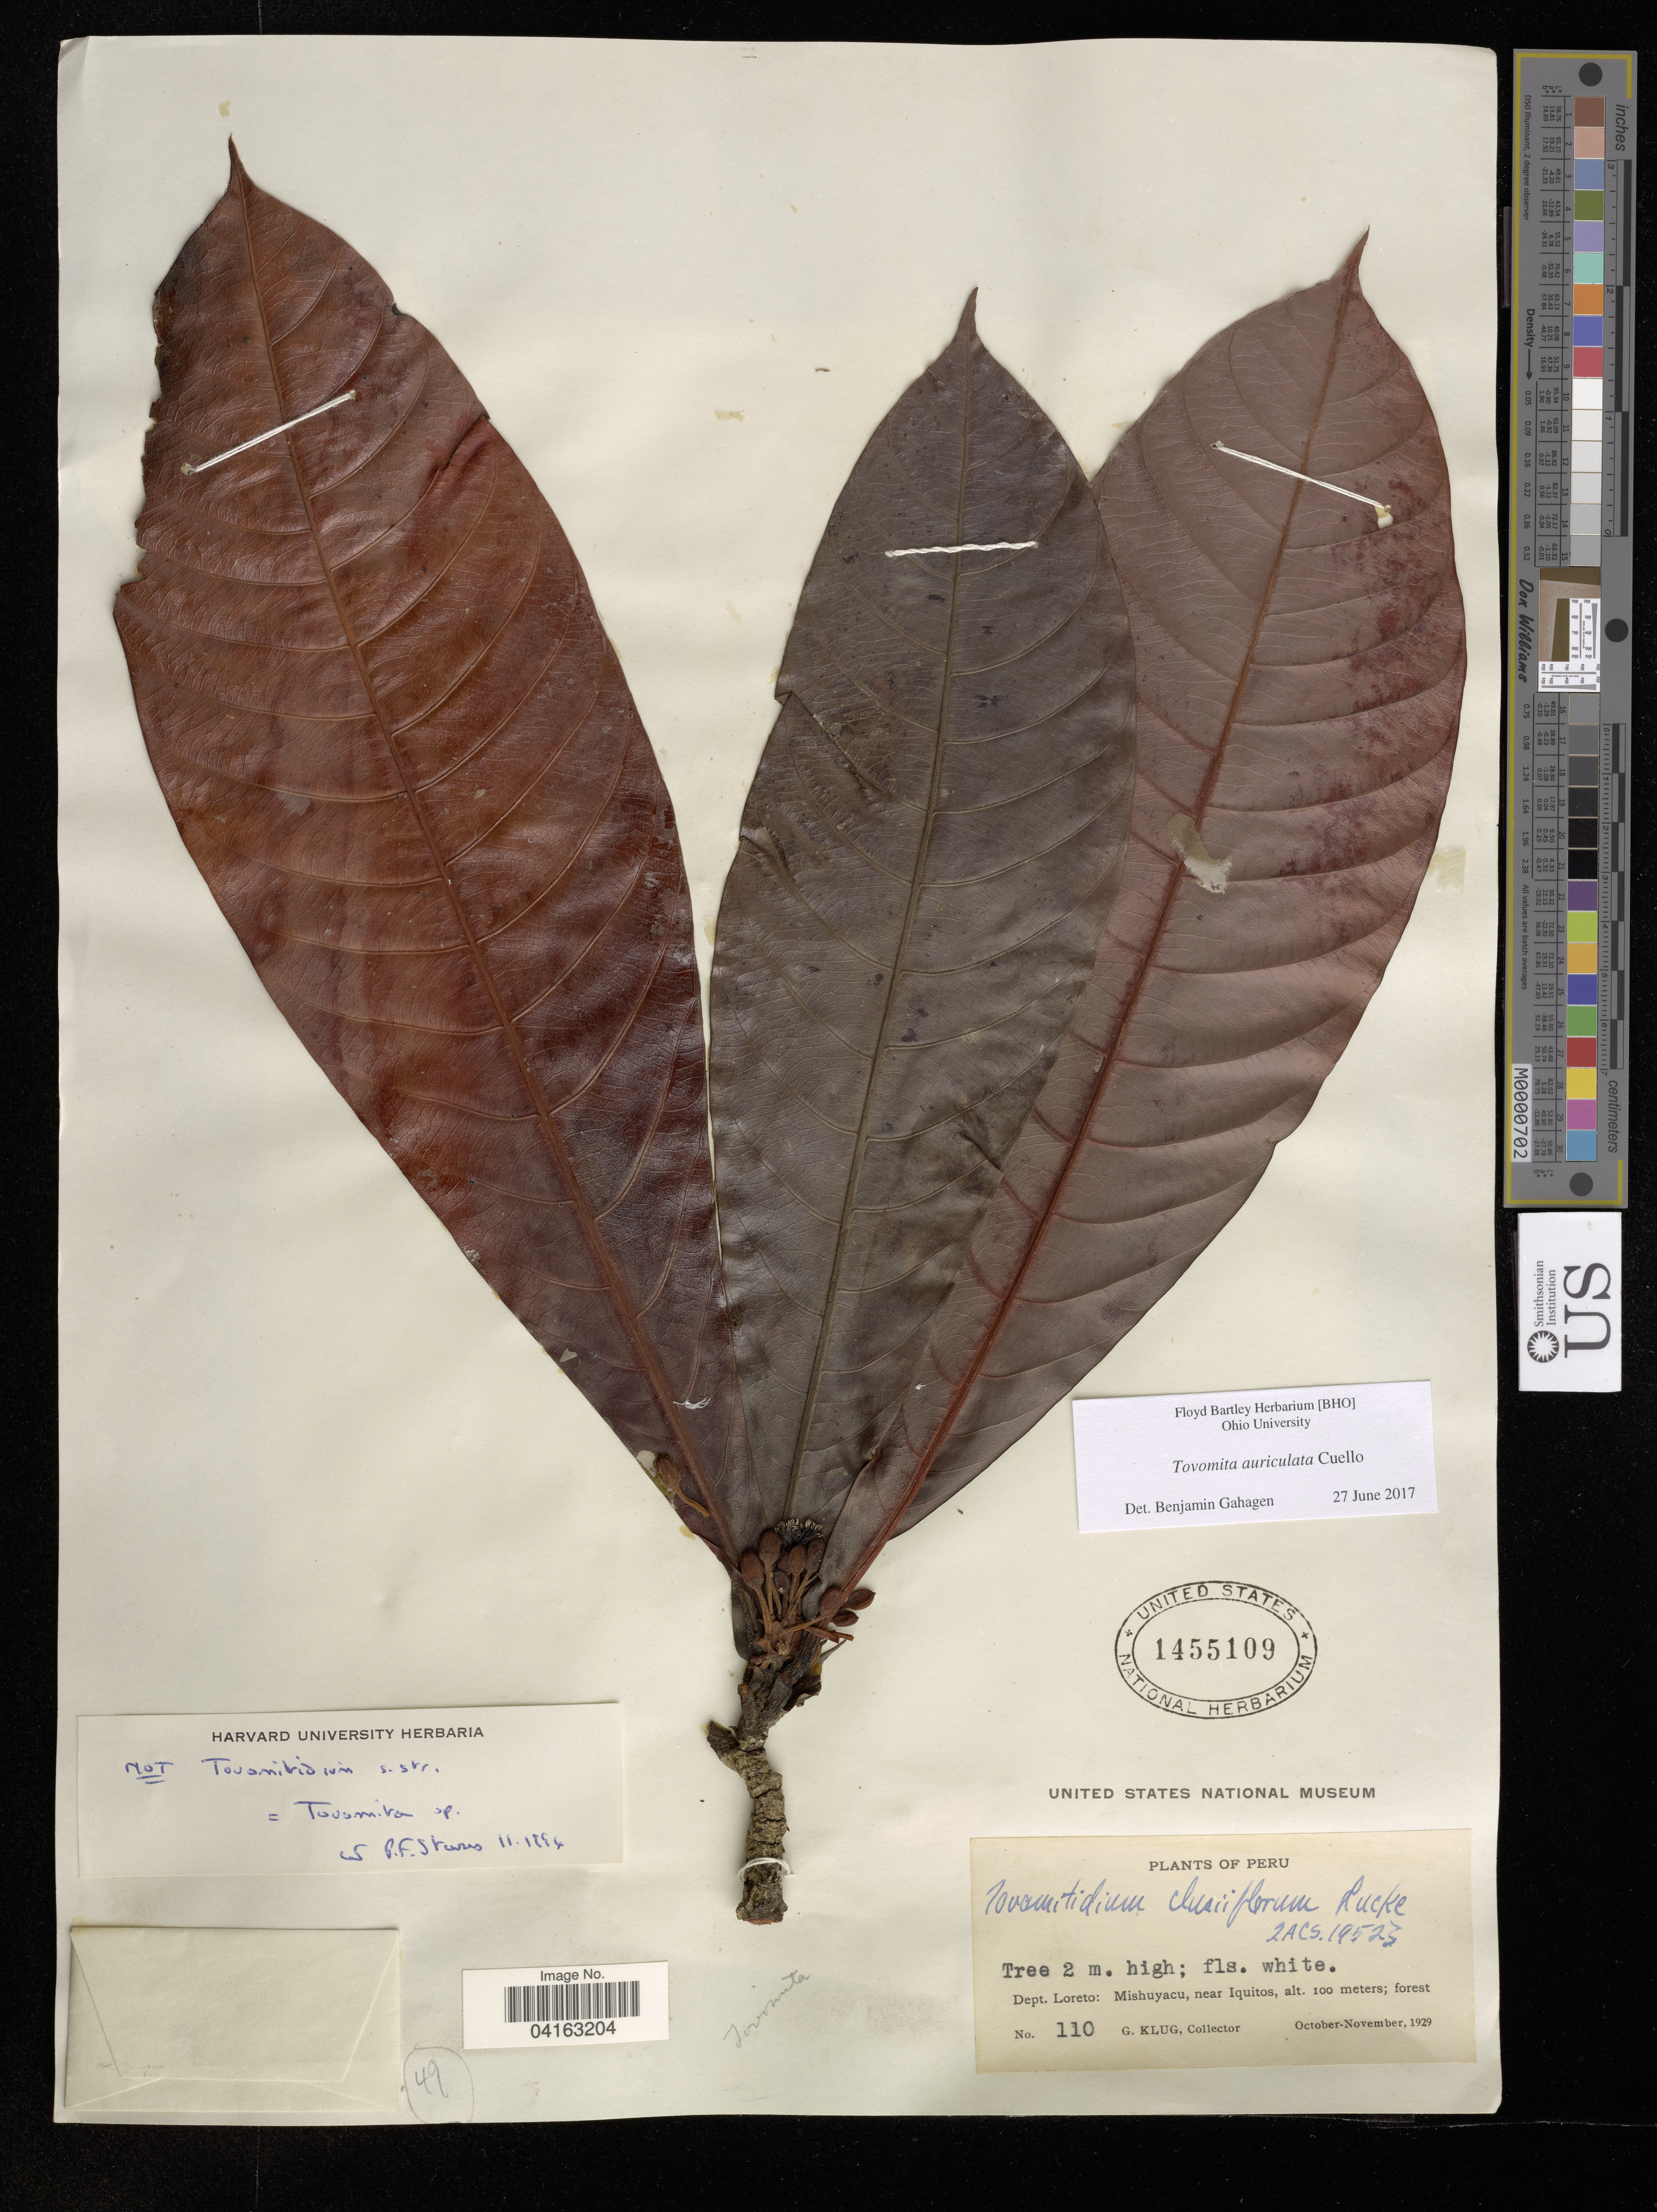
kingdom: Plantae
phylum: Tracheophyta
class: Magnoliopsida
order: Malpighiales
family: Clusiaceae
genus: Tovomitidium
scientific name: Tovomitidium clusiiflorum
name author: Ducke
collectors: G. Klug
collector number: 110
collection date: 1929-10/1929-11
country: Peru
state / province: Loreto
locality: Mishuyacu, near Iquitos.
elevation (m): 100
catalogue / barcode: US 1455109